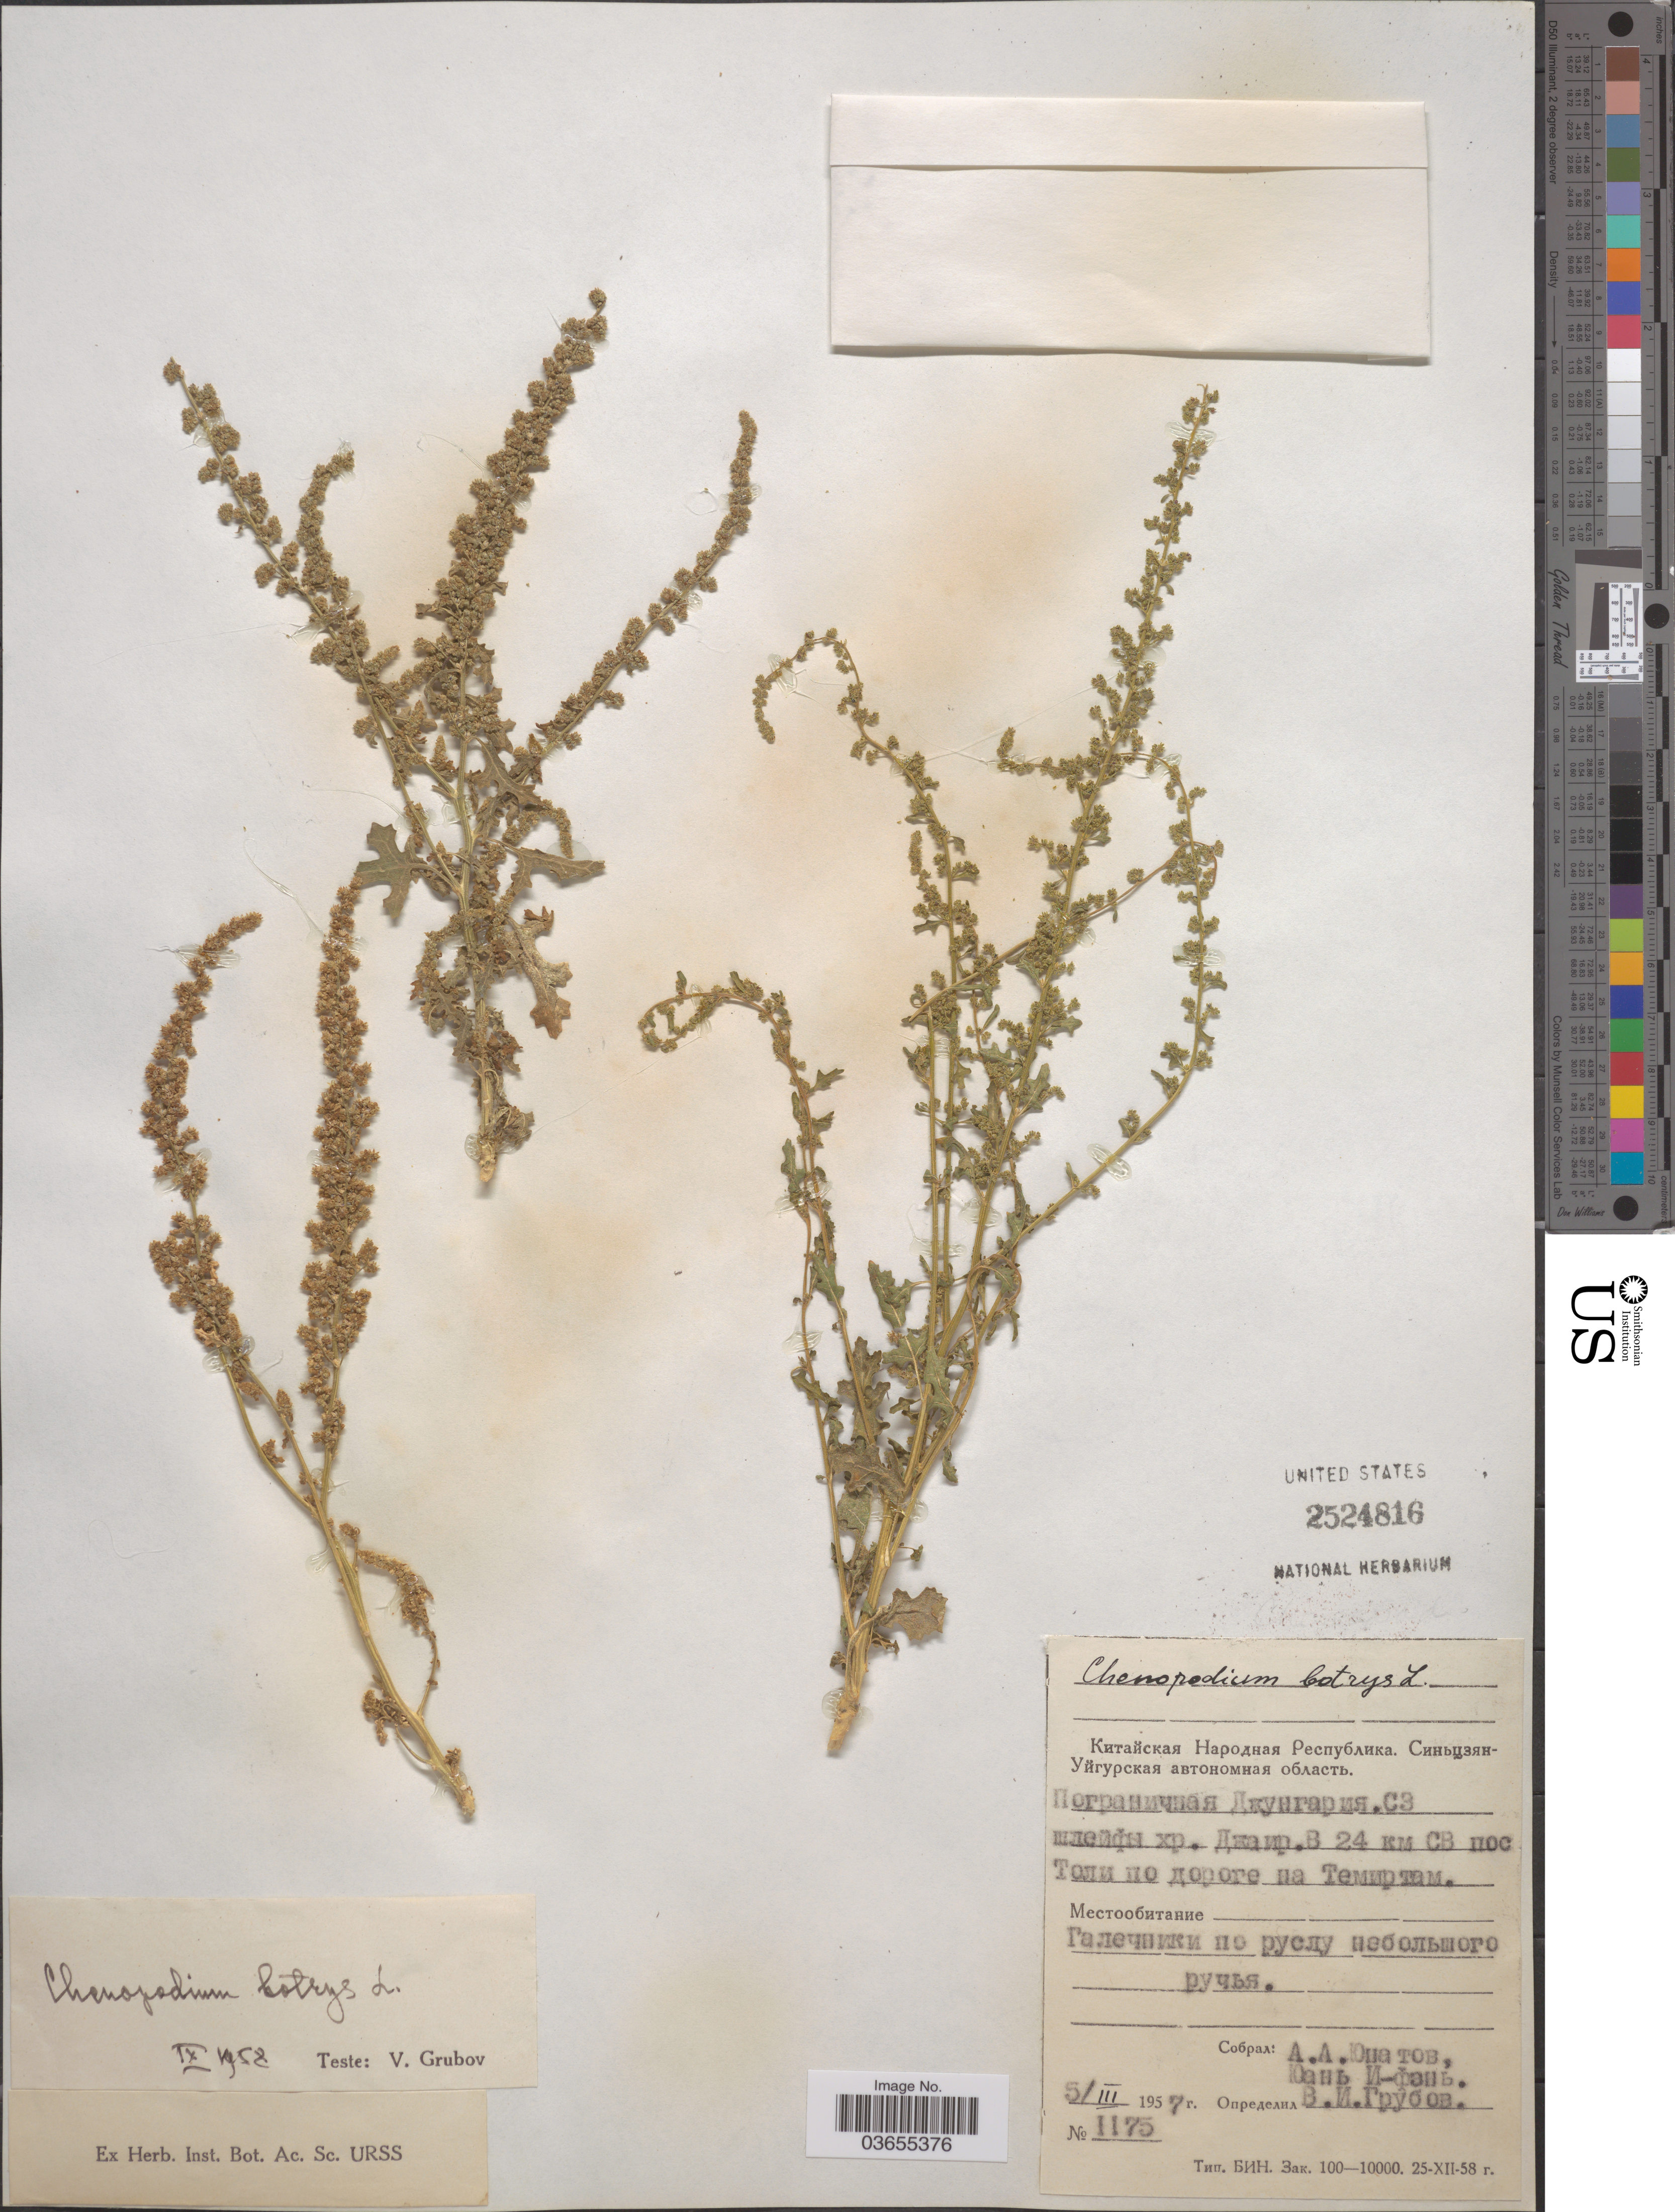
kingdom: Plantae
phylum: Tracheophyta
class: Magnoliopsida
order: Caryophyllales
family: Amaranthaceae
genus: Chenopodium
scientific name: Chenopodium botrys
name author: L.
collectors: A. Unatov & X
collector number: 1175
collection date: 1957-03-05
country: China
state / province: Xinjiang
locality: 24 km NE from Toli on the road to Temirtam.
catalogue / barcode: US 2524816